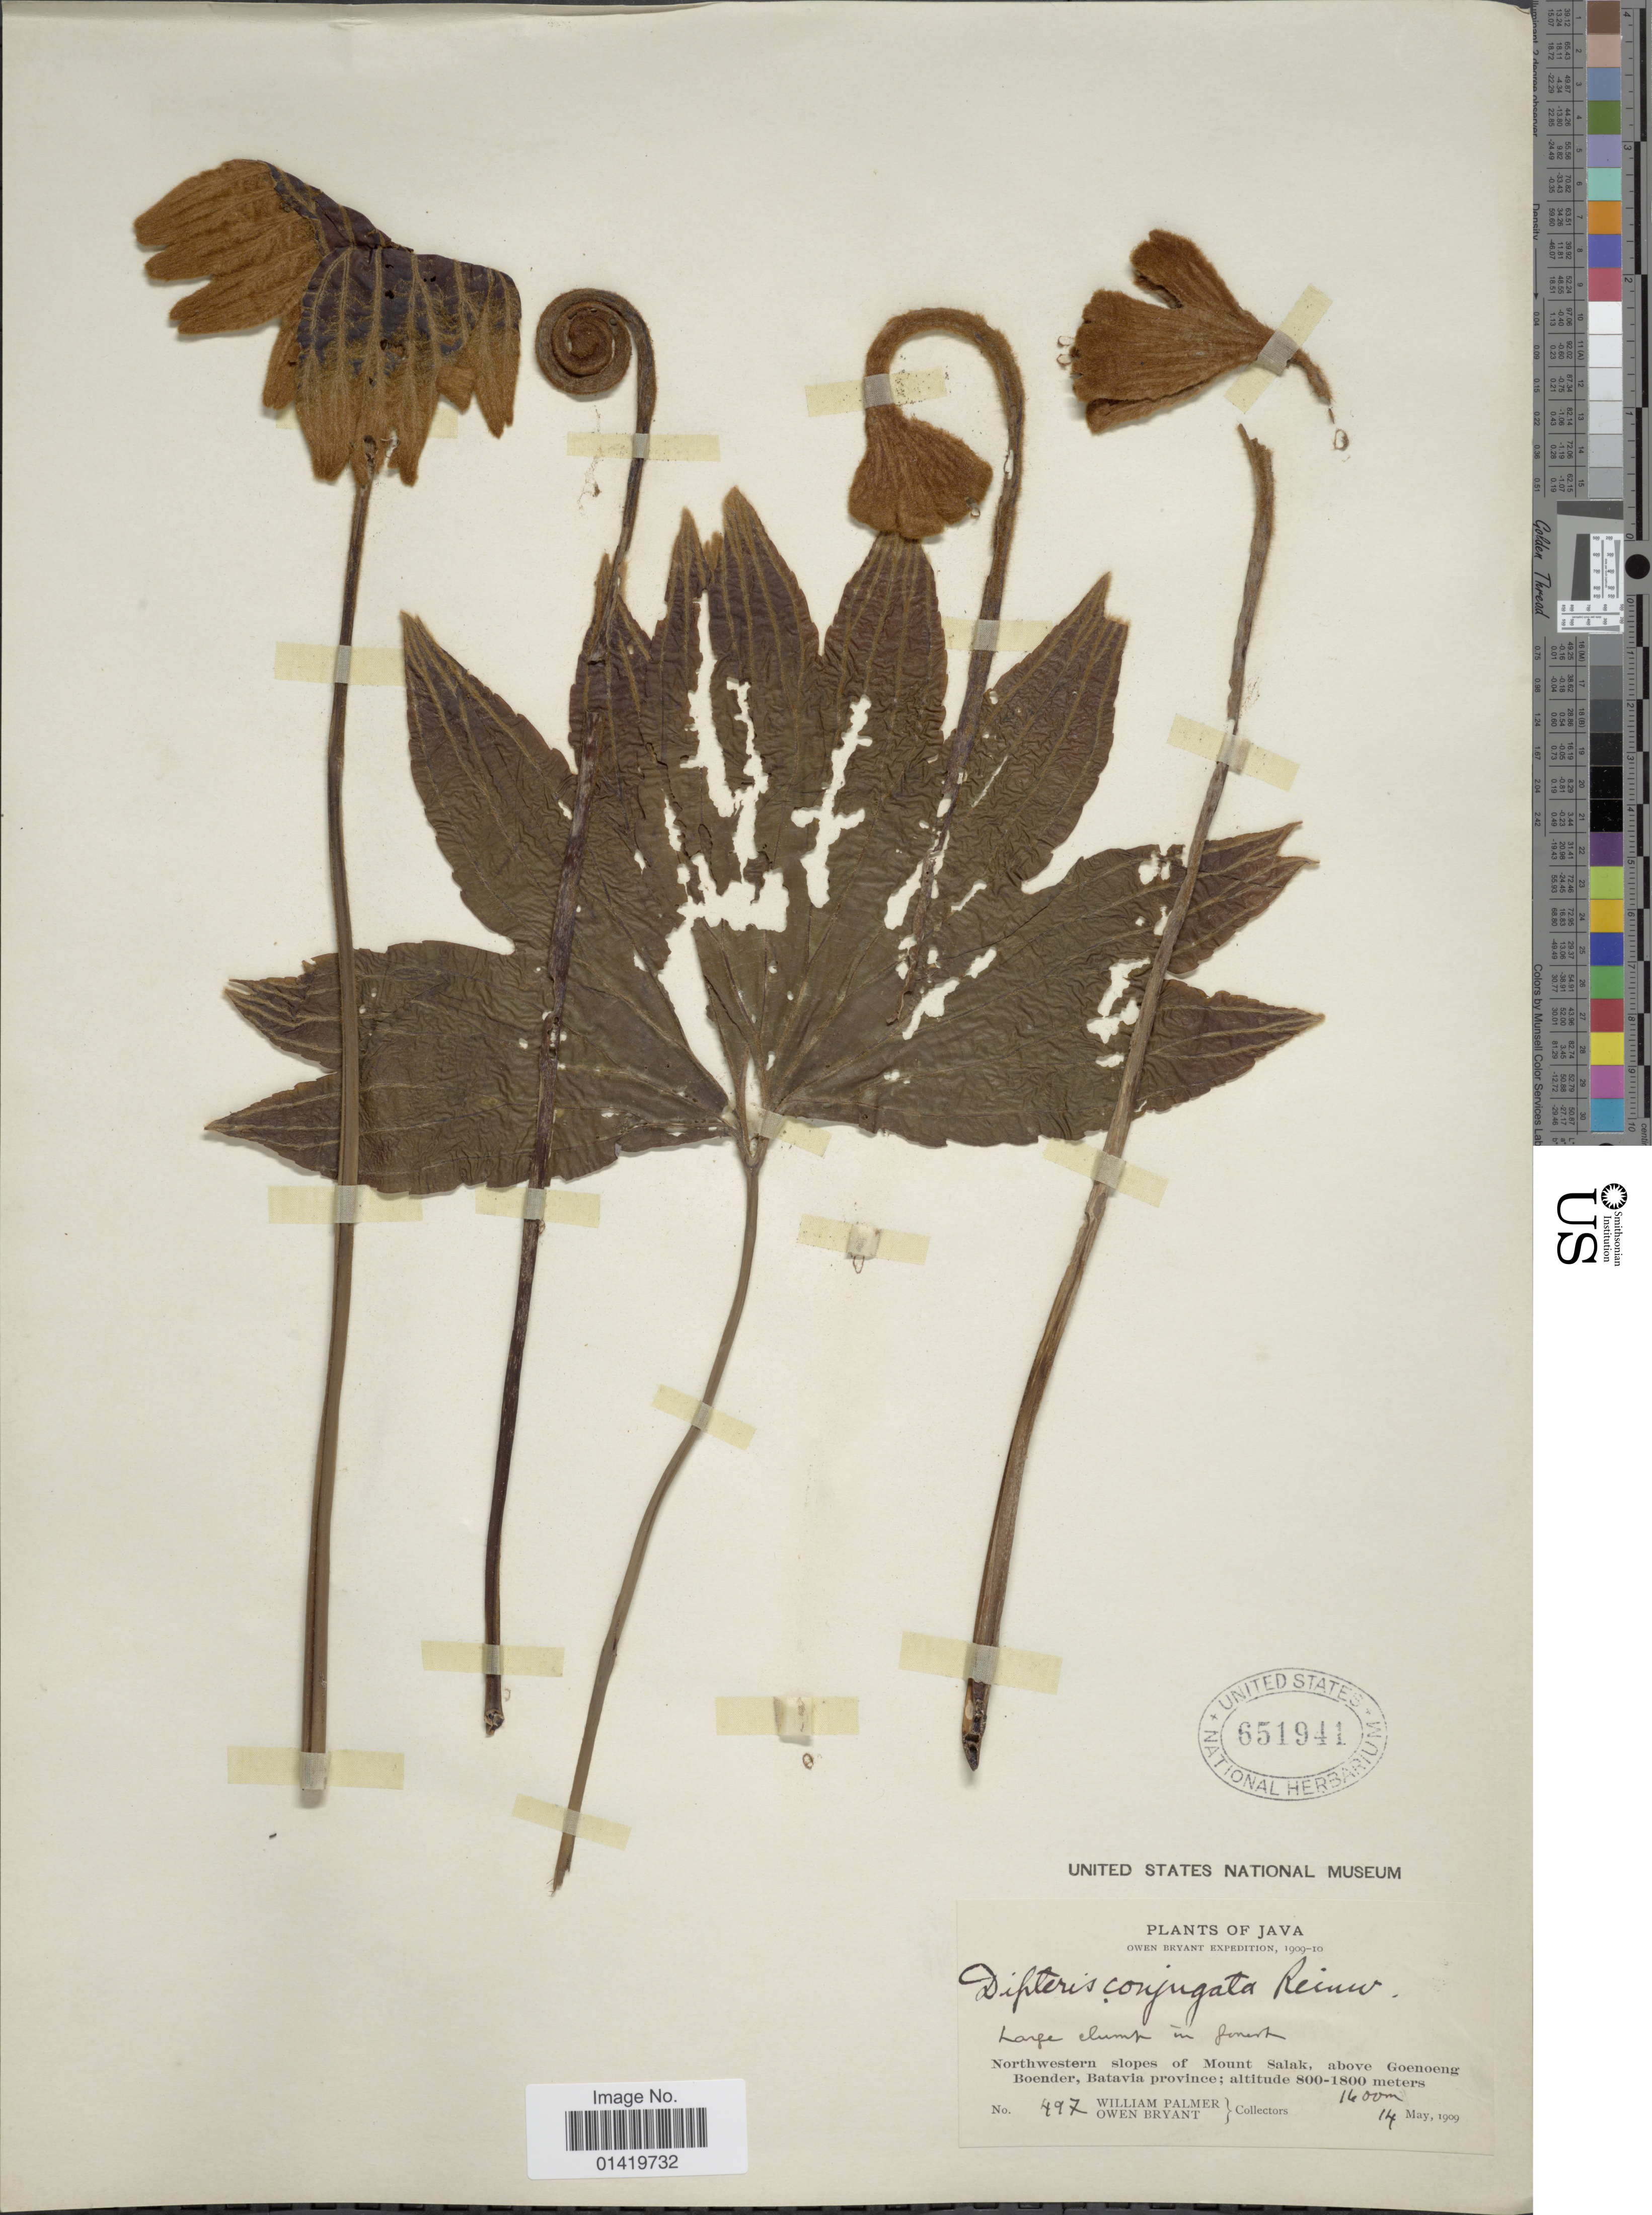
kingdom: Plantae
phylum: Tracheophyta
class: Polypodiopsida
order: Gleicheniales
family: Dipteridaceae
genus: Dipteris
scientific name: Dipteris conjugata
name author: Reinw.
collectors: W. Palmer & O. Bryant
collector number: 497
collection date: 1909-05-14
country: Indonesia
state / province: Java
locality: Northwestern slopes of Mount Salak above Goenoeng Boender, Batavia province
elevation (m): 1600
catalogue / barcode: US 651941